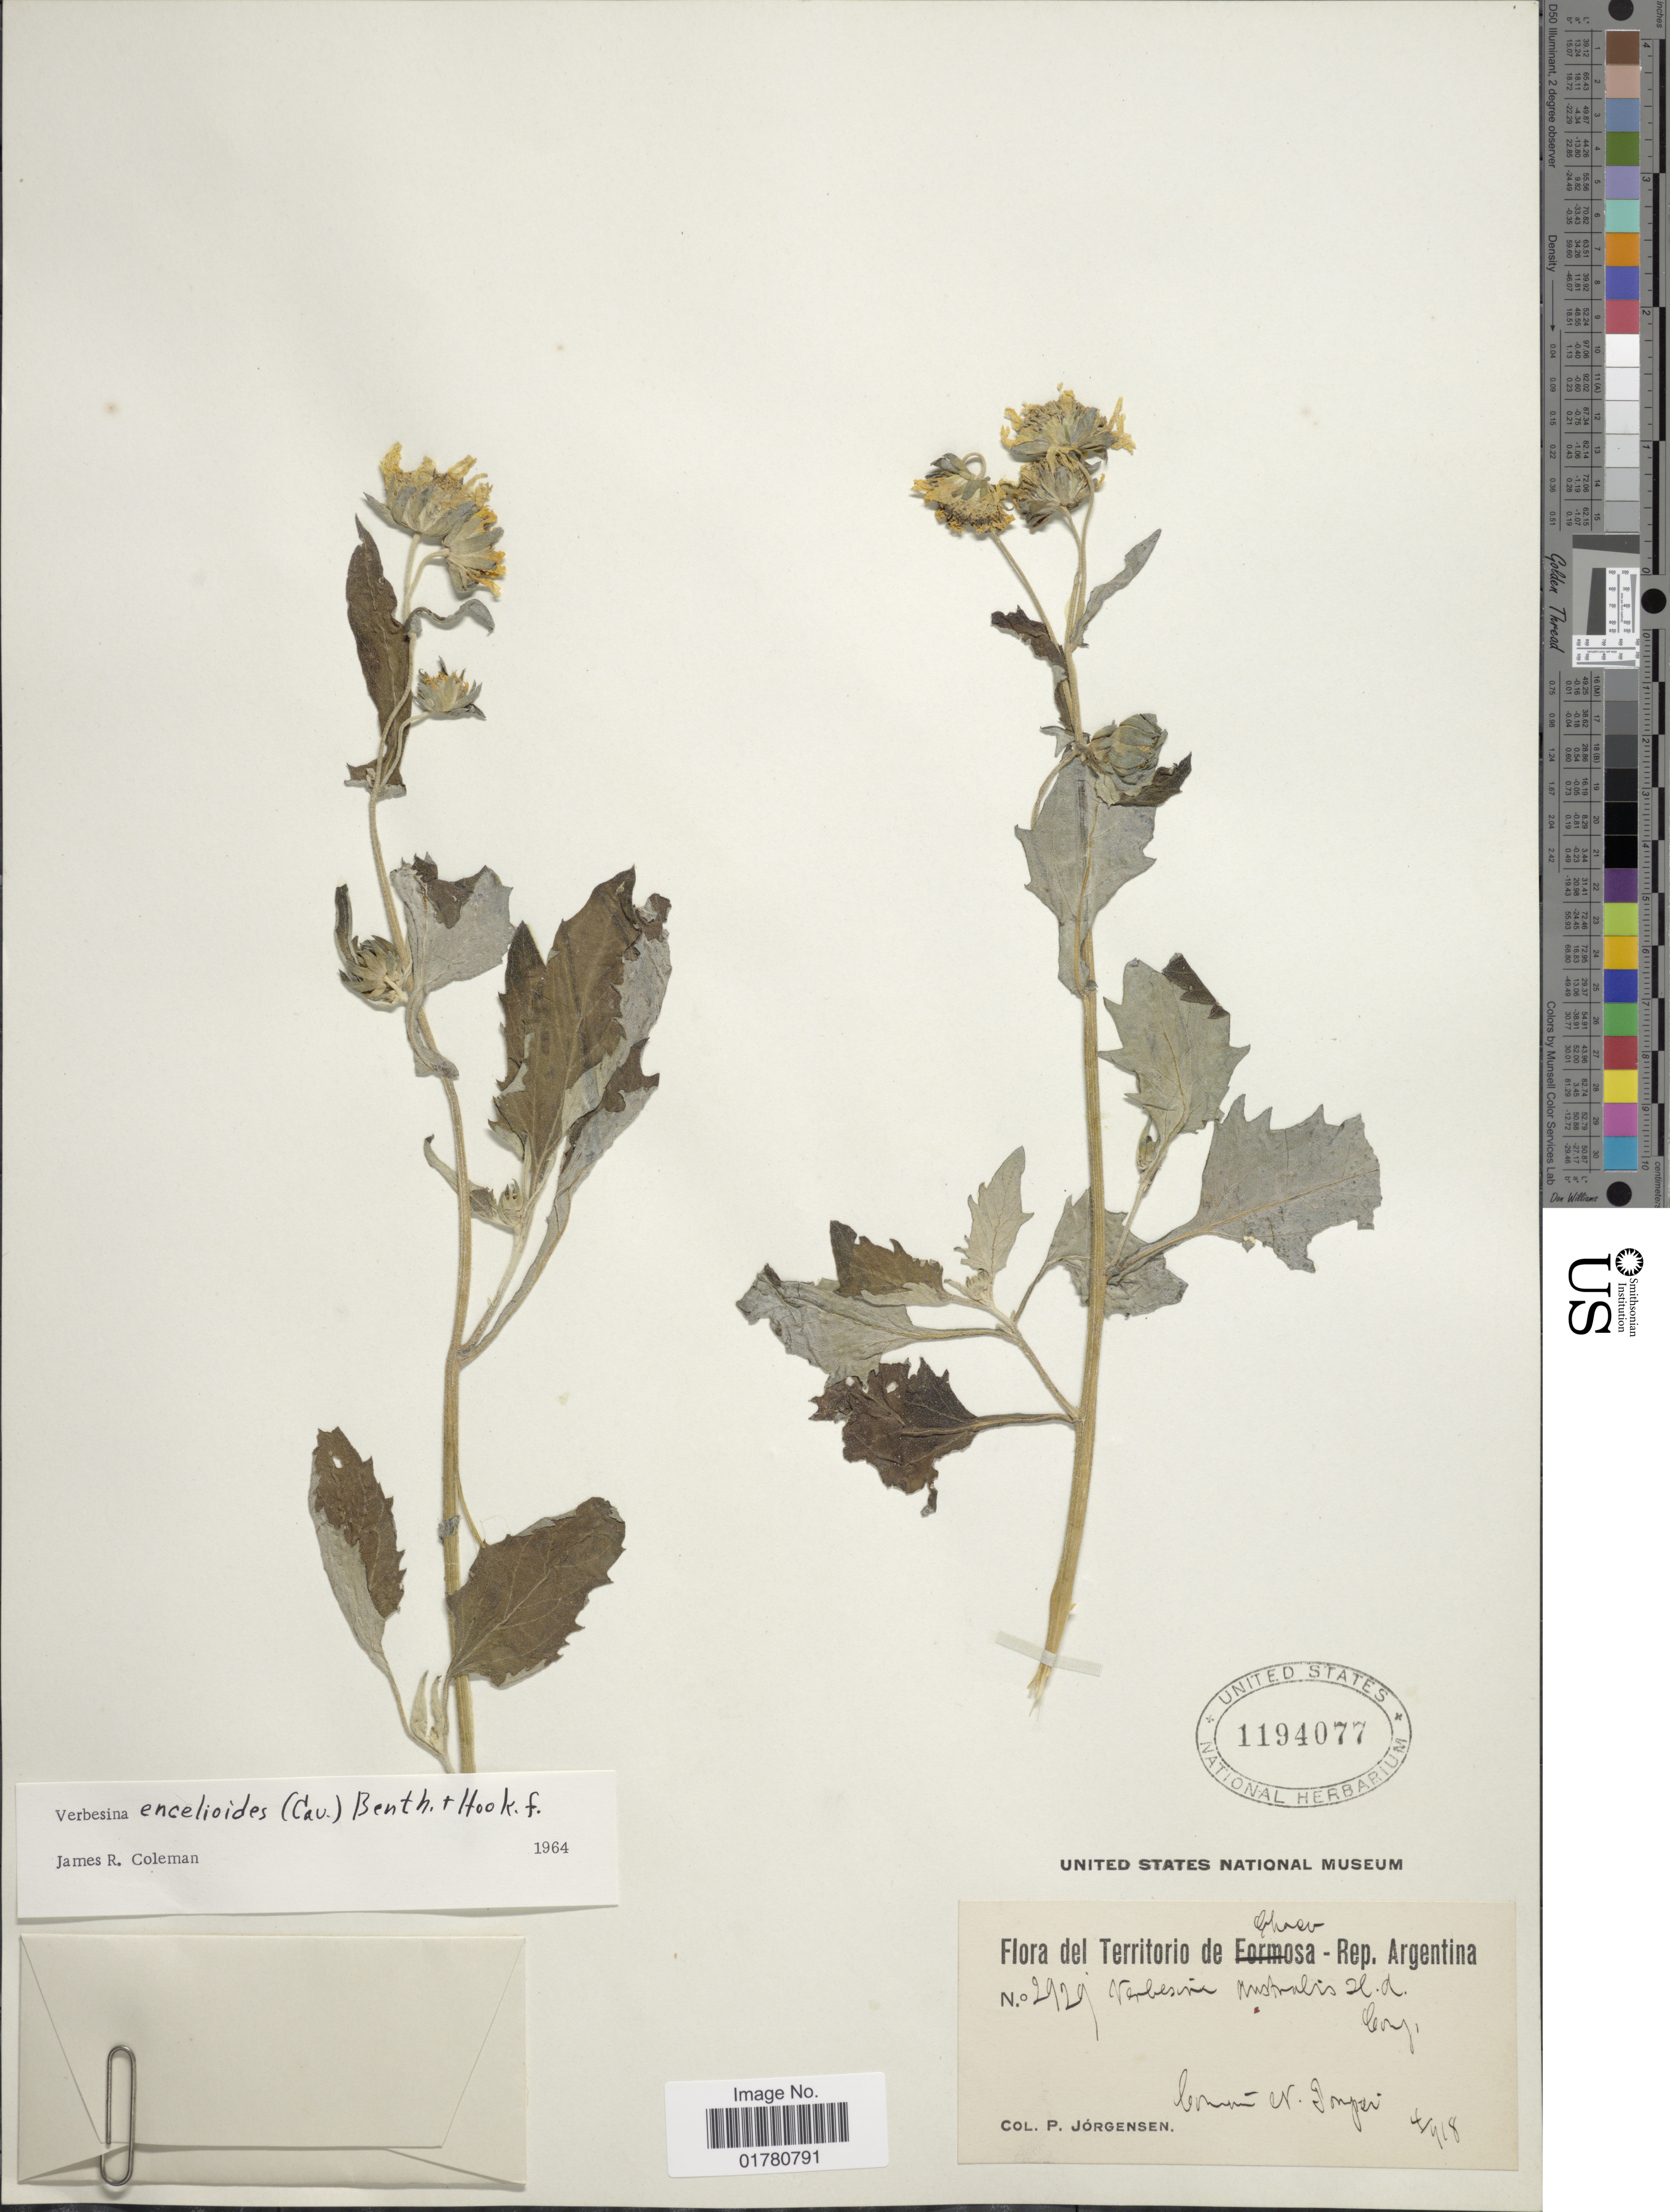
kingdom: Plantae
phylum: Tracheophyta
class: Magnoliopsida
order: Asterales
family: Asteraceae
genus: Verbesina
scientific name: Verbesina encelioides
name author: (Cav.) Benth. & Hook. ex A. Gray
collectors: P. Jörgensen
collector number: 2929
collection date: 1918-04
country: Argentina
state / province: Chaco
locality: N. Pompei.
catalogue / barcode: US 1194077